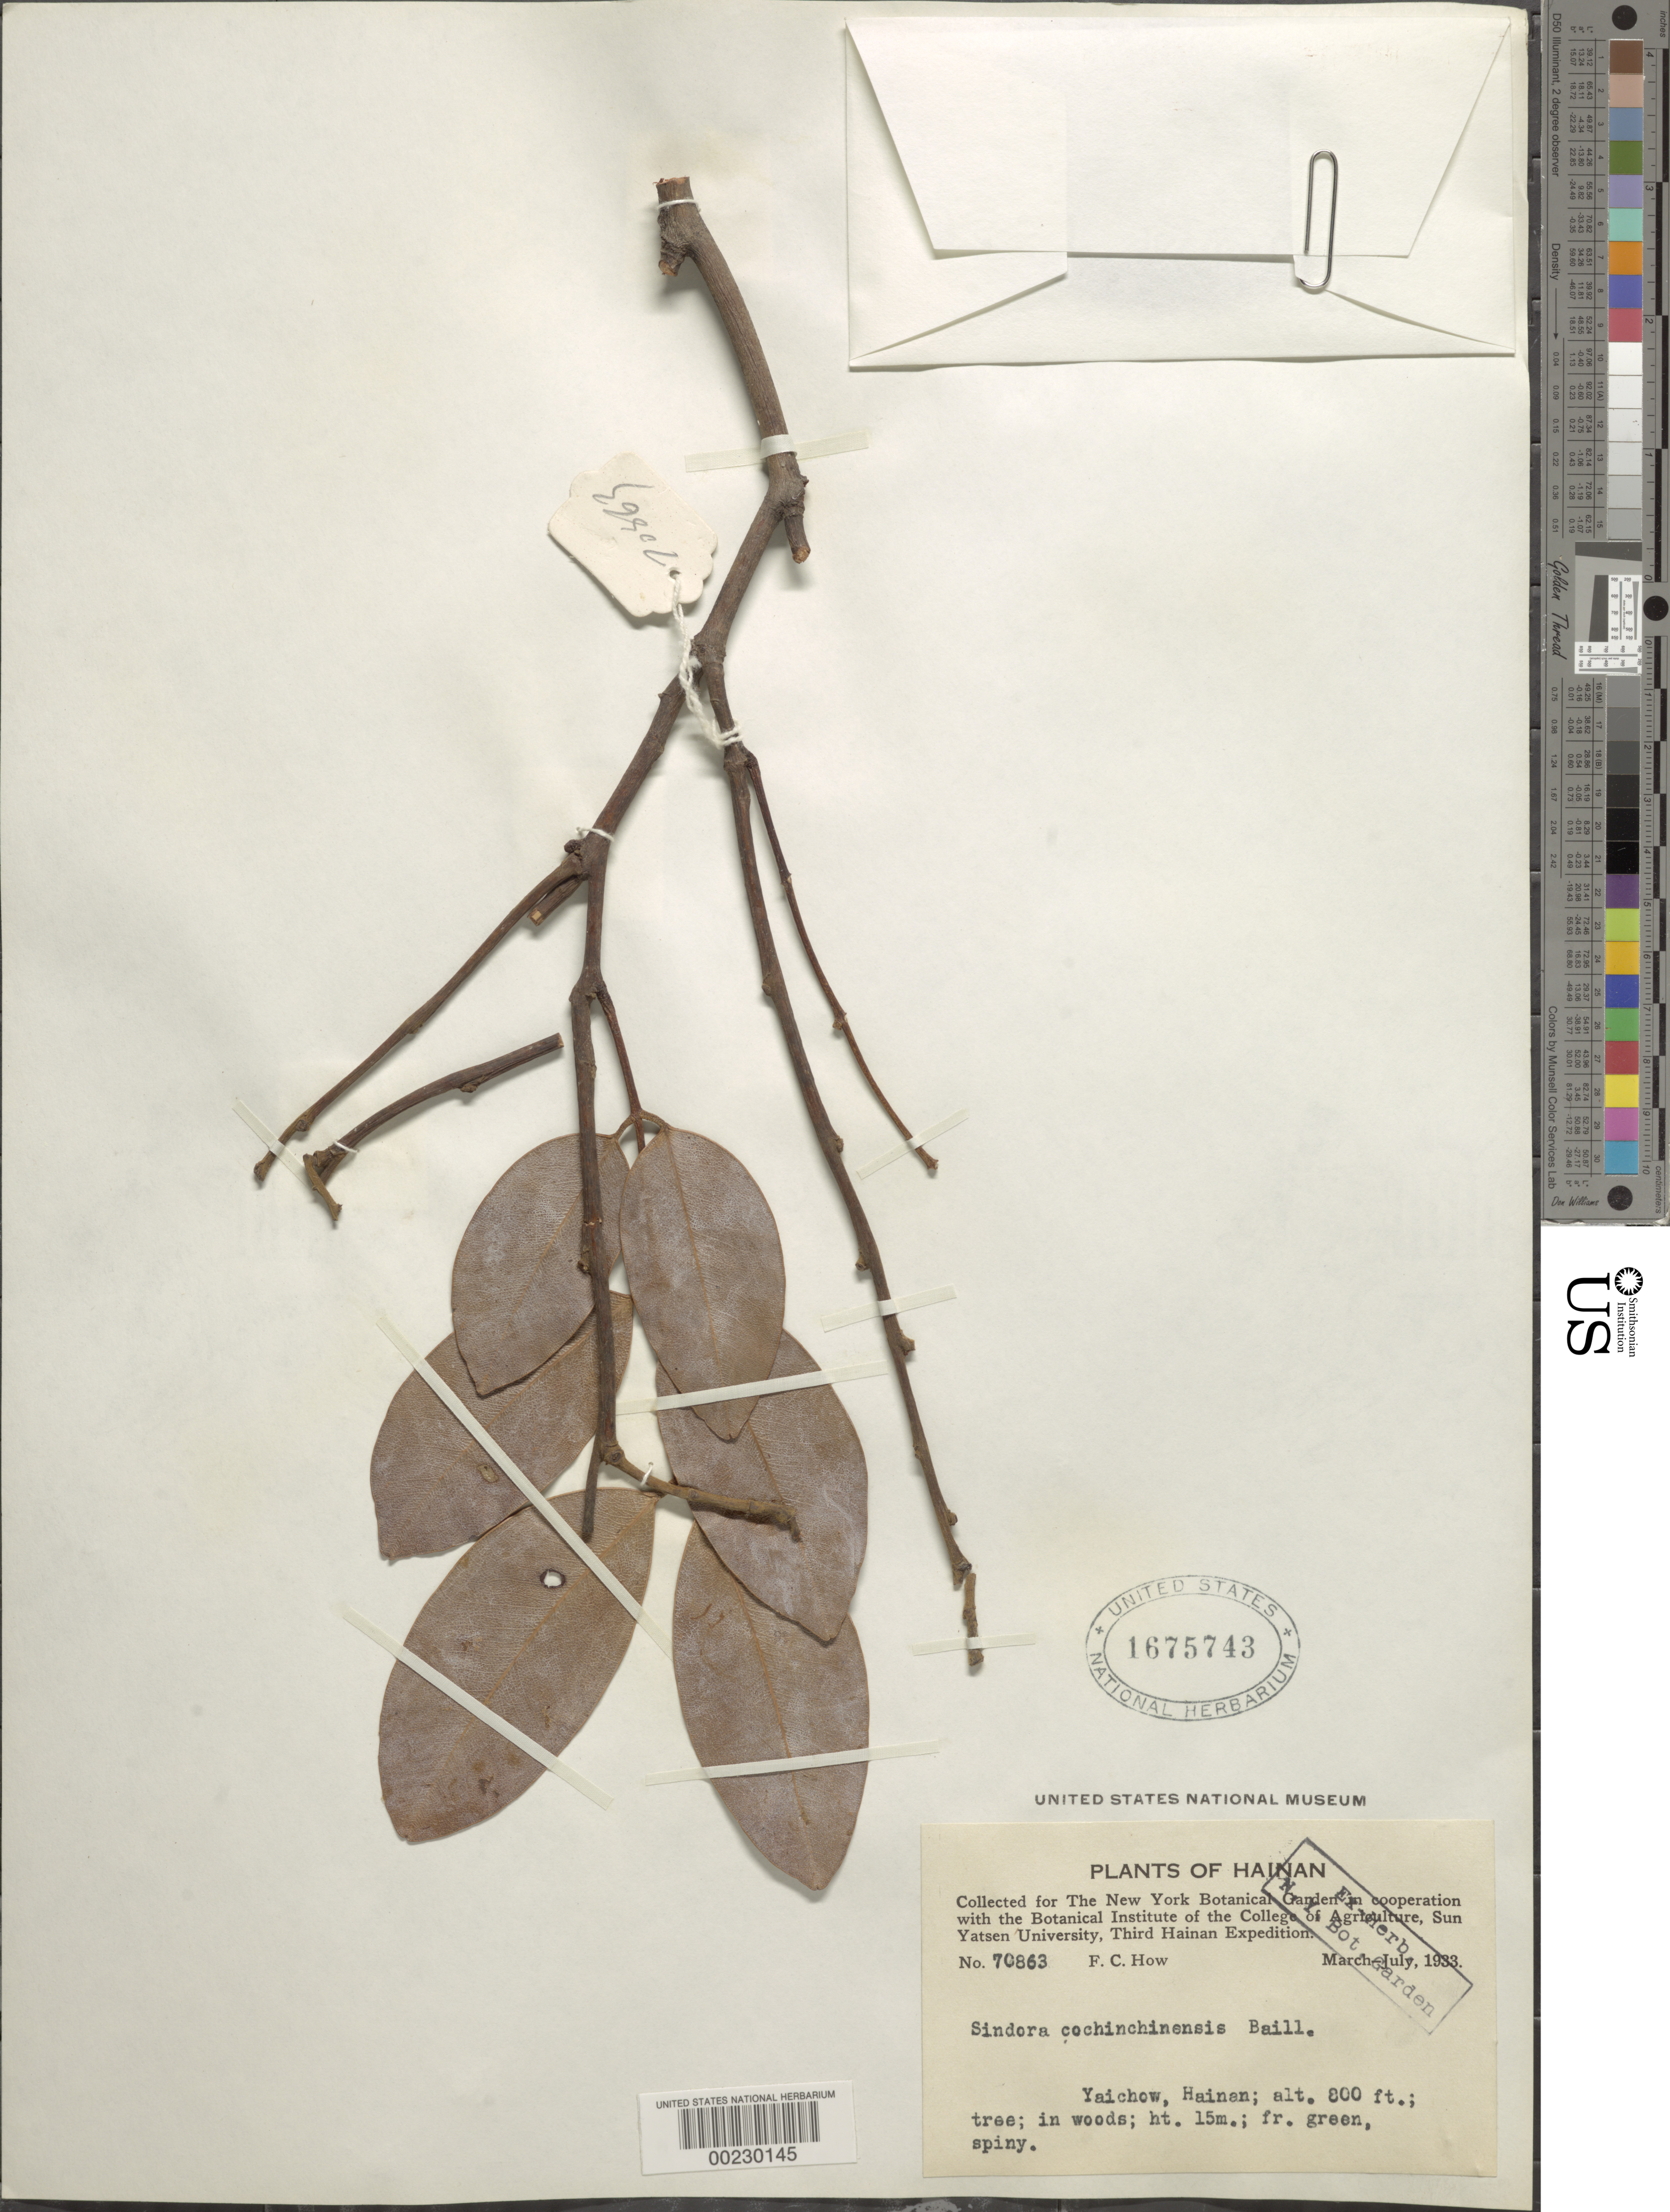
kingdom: Plantae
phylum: Tracheophyta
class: Magnoliopsida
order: Fabales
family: Fabaceae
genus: Sindora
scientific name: Sindora cochinchinensis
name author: Pierre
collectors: F. How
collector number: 70863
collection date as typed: Mar 1933 to -- Jul 1933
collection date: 1933-03/1933-07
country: China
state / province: Hainan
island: Hainan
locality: Yaichow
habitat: In woods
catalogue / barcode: US 1675743